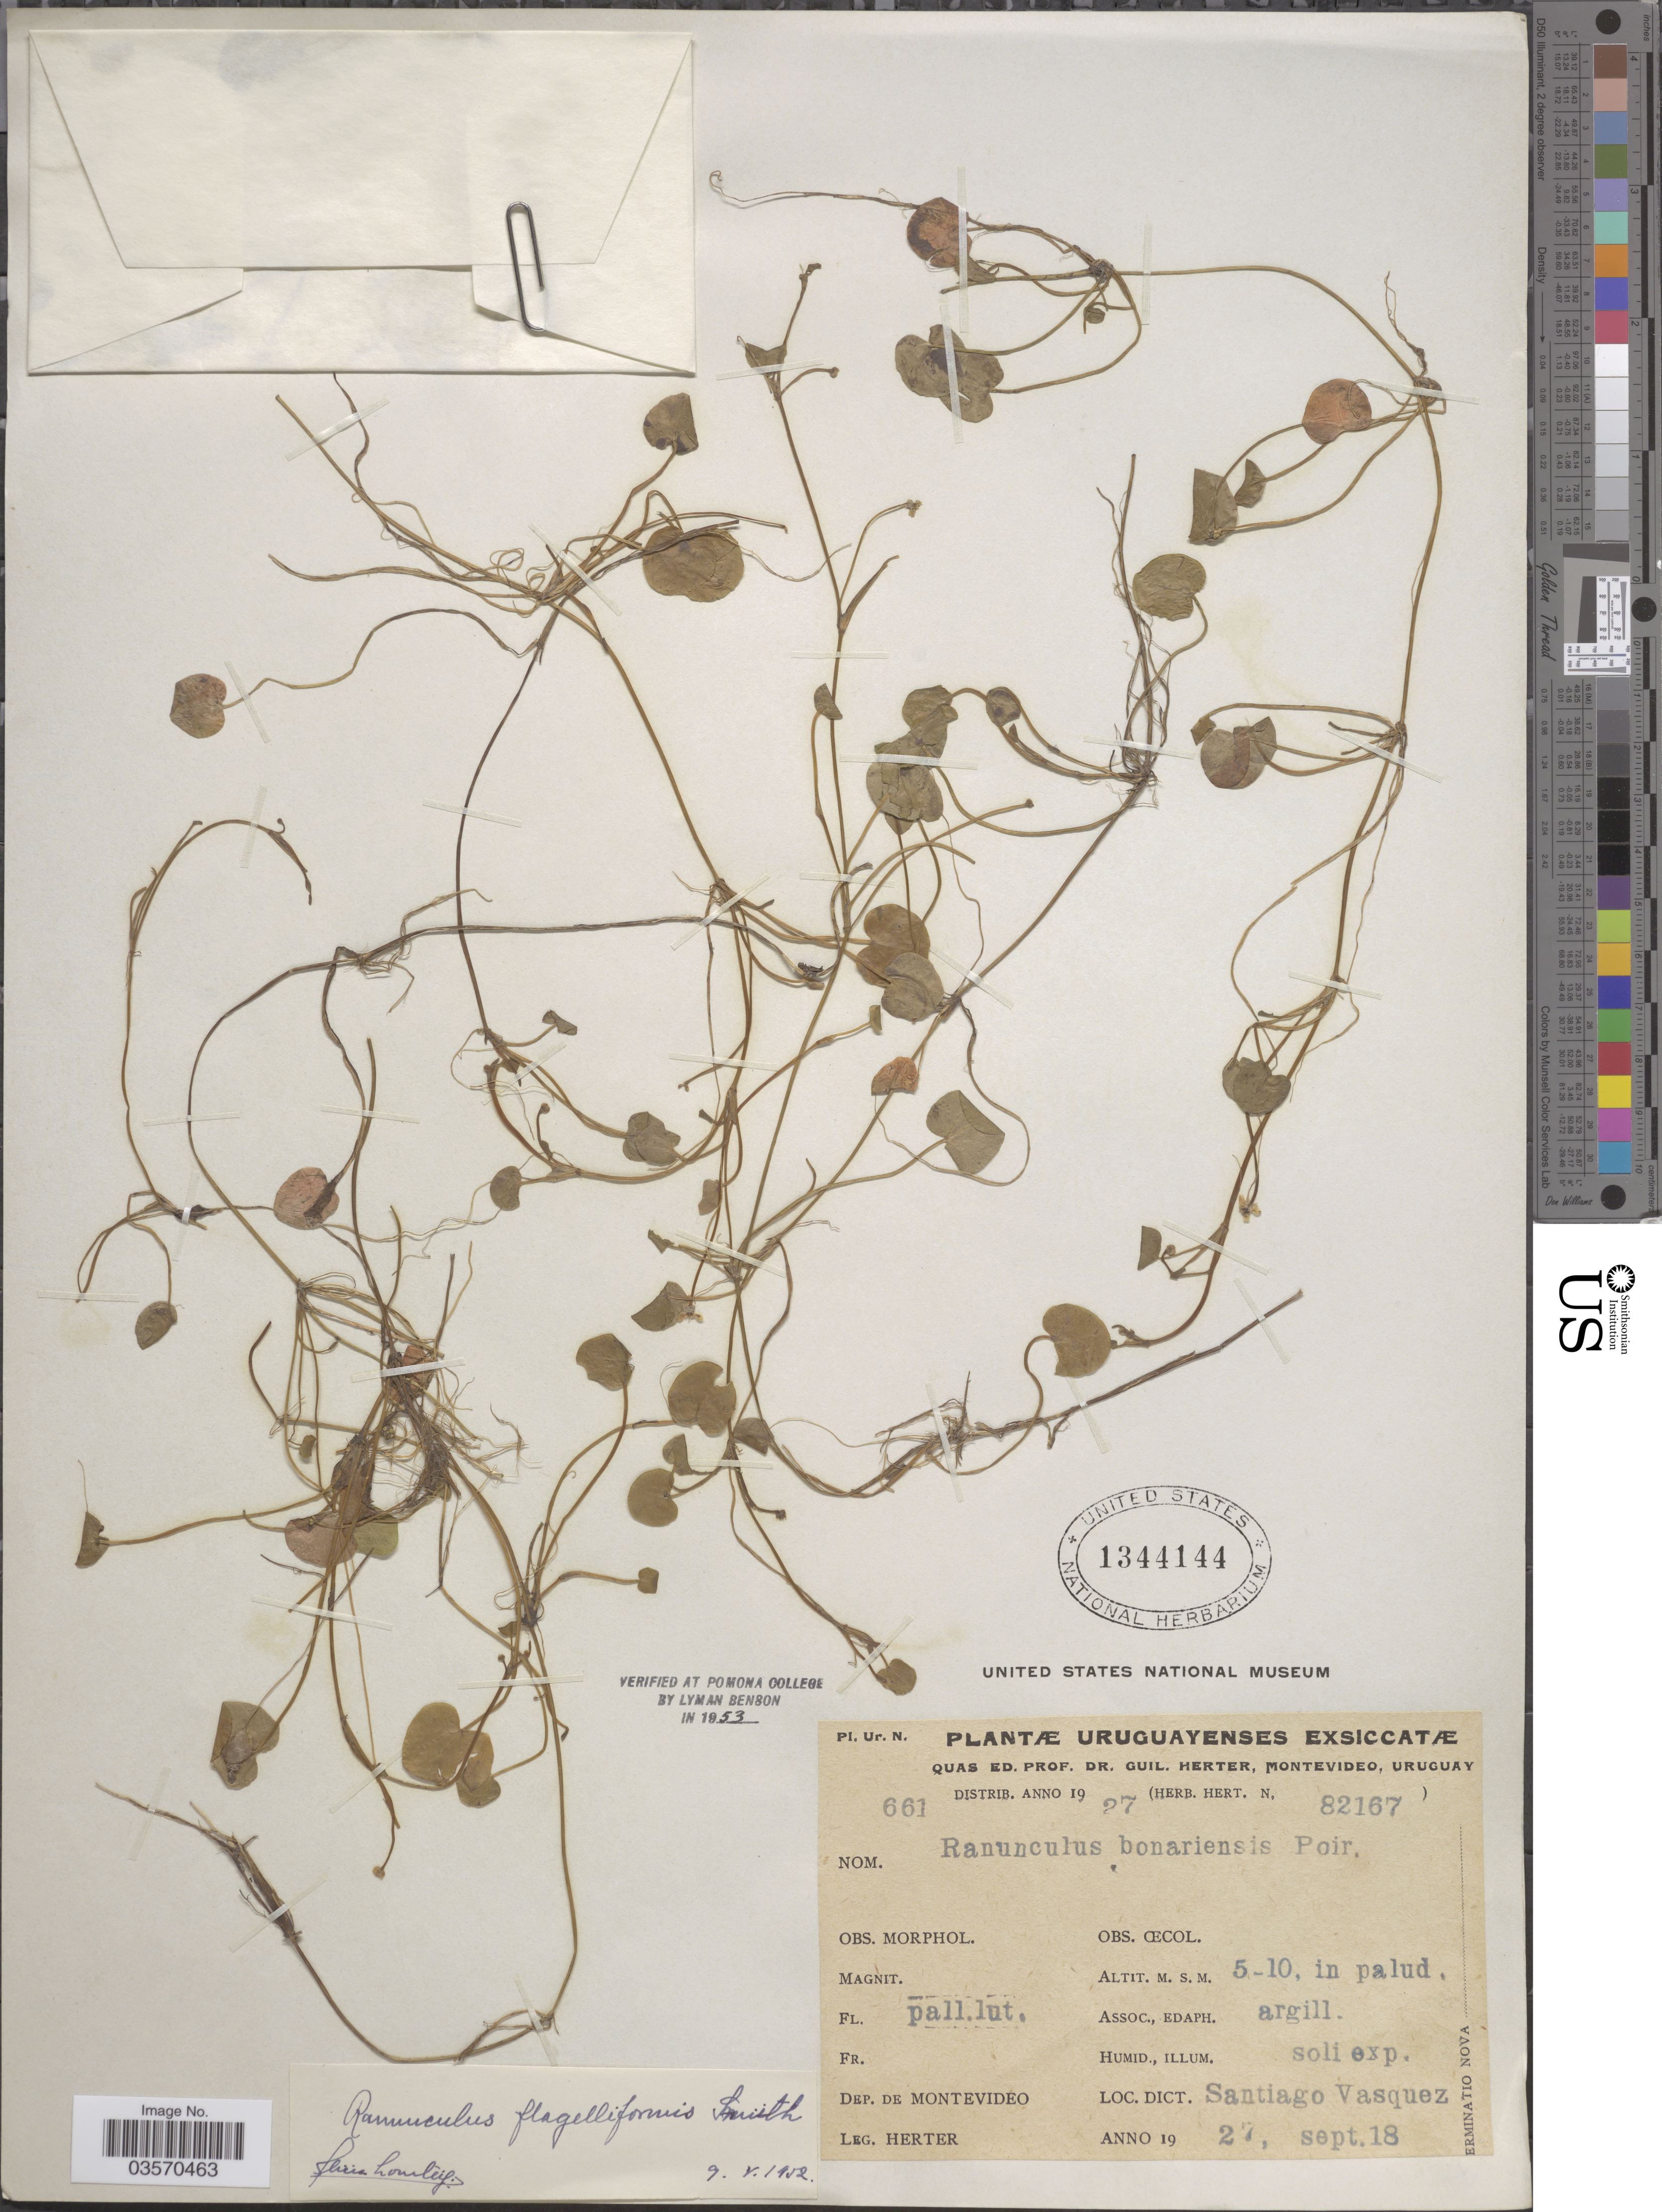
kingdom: Plantae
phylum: Tracheophyta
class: Magnoliopsida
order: Ranunculales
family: Ranunculaceae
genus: Ranunculus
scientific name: Ranunculus flagelliformis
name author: Sm.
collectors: G. Herter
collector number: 661/82167?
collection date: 1927-09-18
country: Uruguay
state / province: Montevideo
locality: Dep. de Montevideo. Santiago Vasquez.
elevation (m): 5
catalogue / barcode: US 1344144